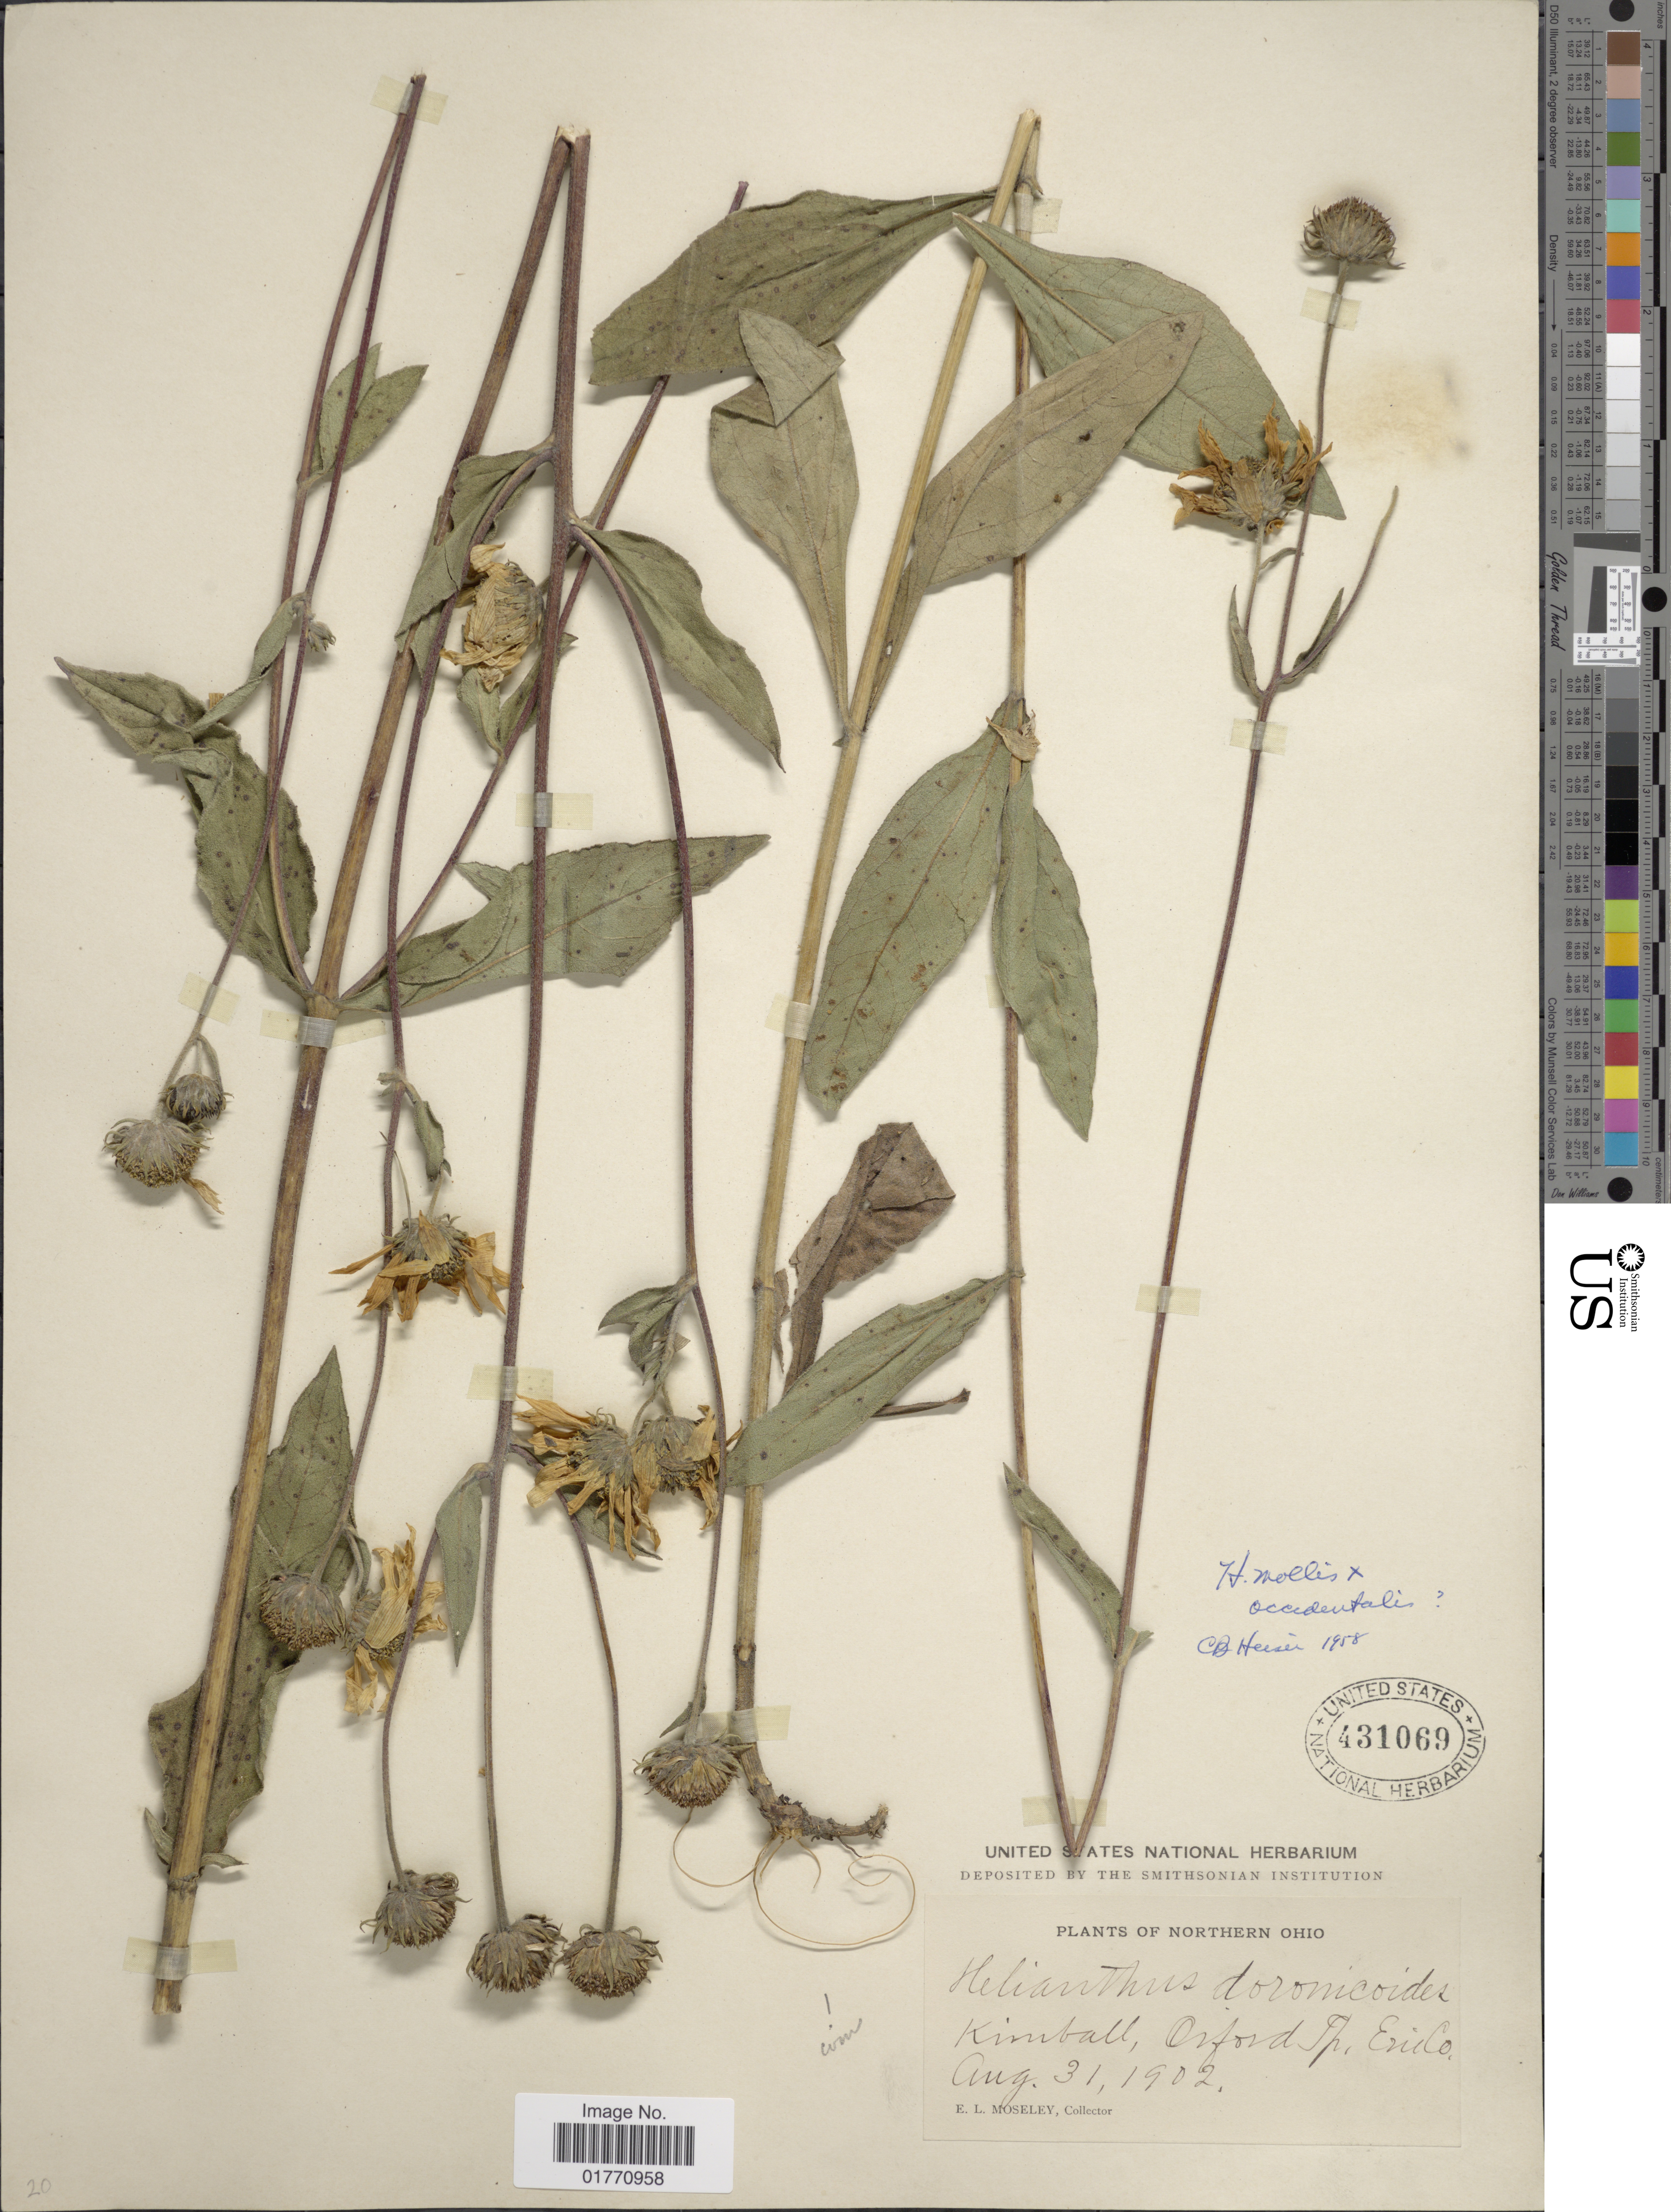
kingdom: Plantae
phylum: Tracheophyta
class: Magnoliopsida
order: Asterales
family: Asteraceae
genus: Helianthus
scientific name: Helianthus mollis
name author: Lam.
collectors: E. Moseley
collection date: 1902-08-31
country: United States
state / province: Ohio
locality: Northern Ohio, Kimball, Oxford Tp. Erie Co.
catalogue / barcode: US 431069